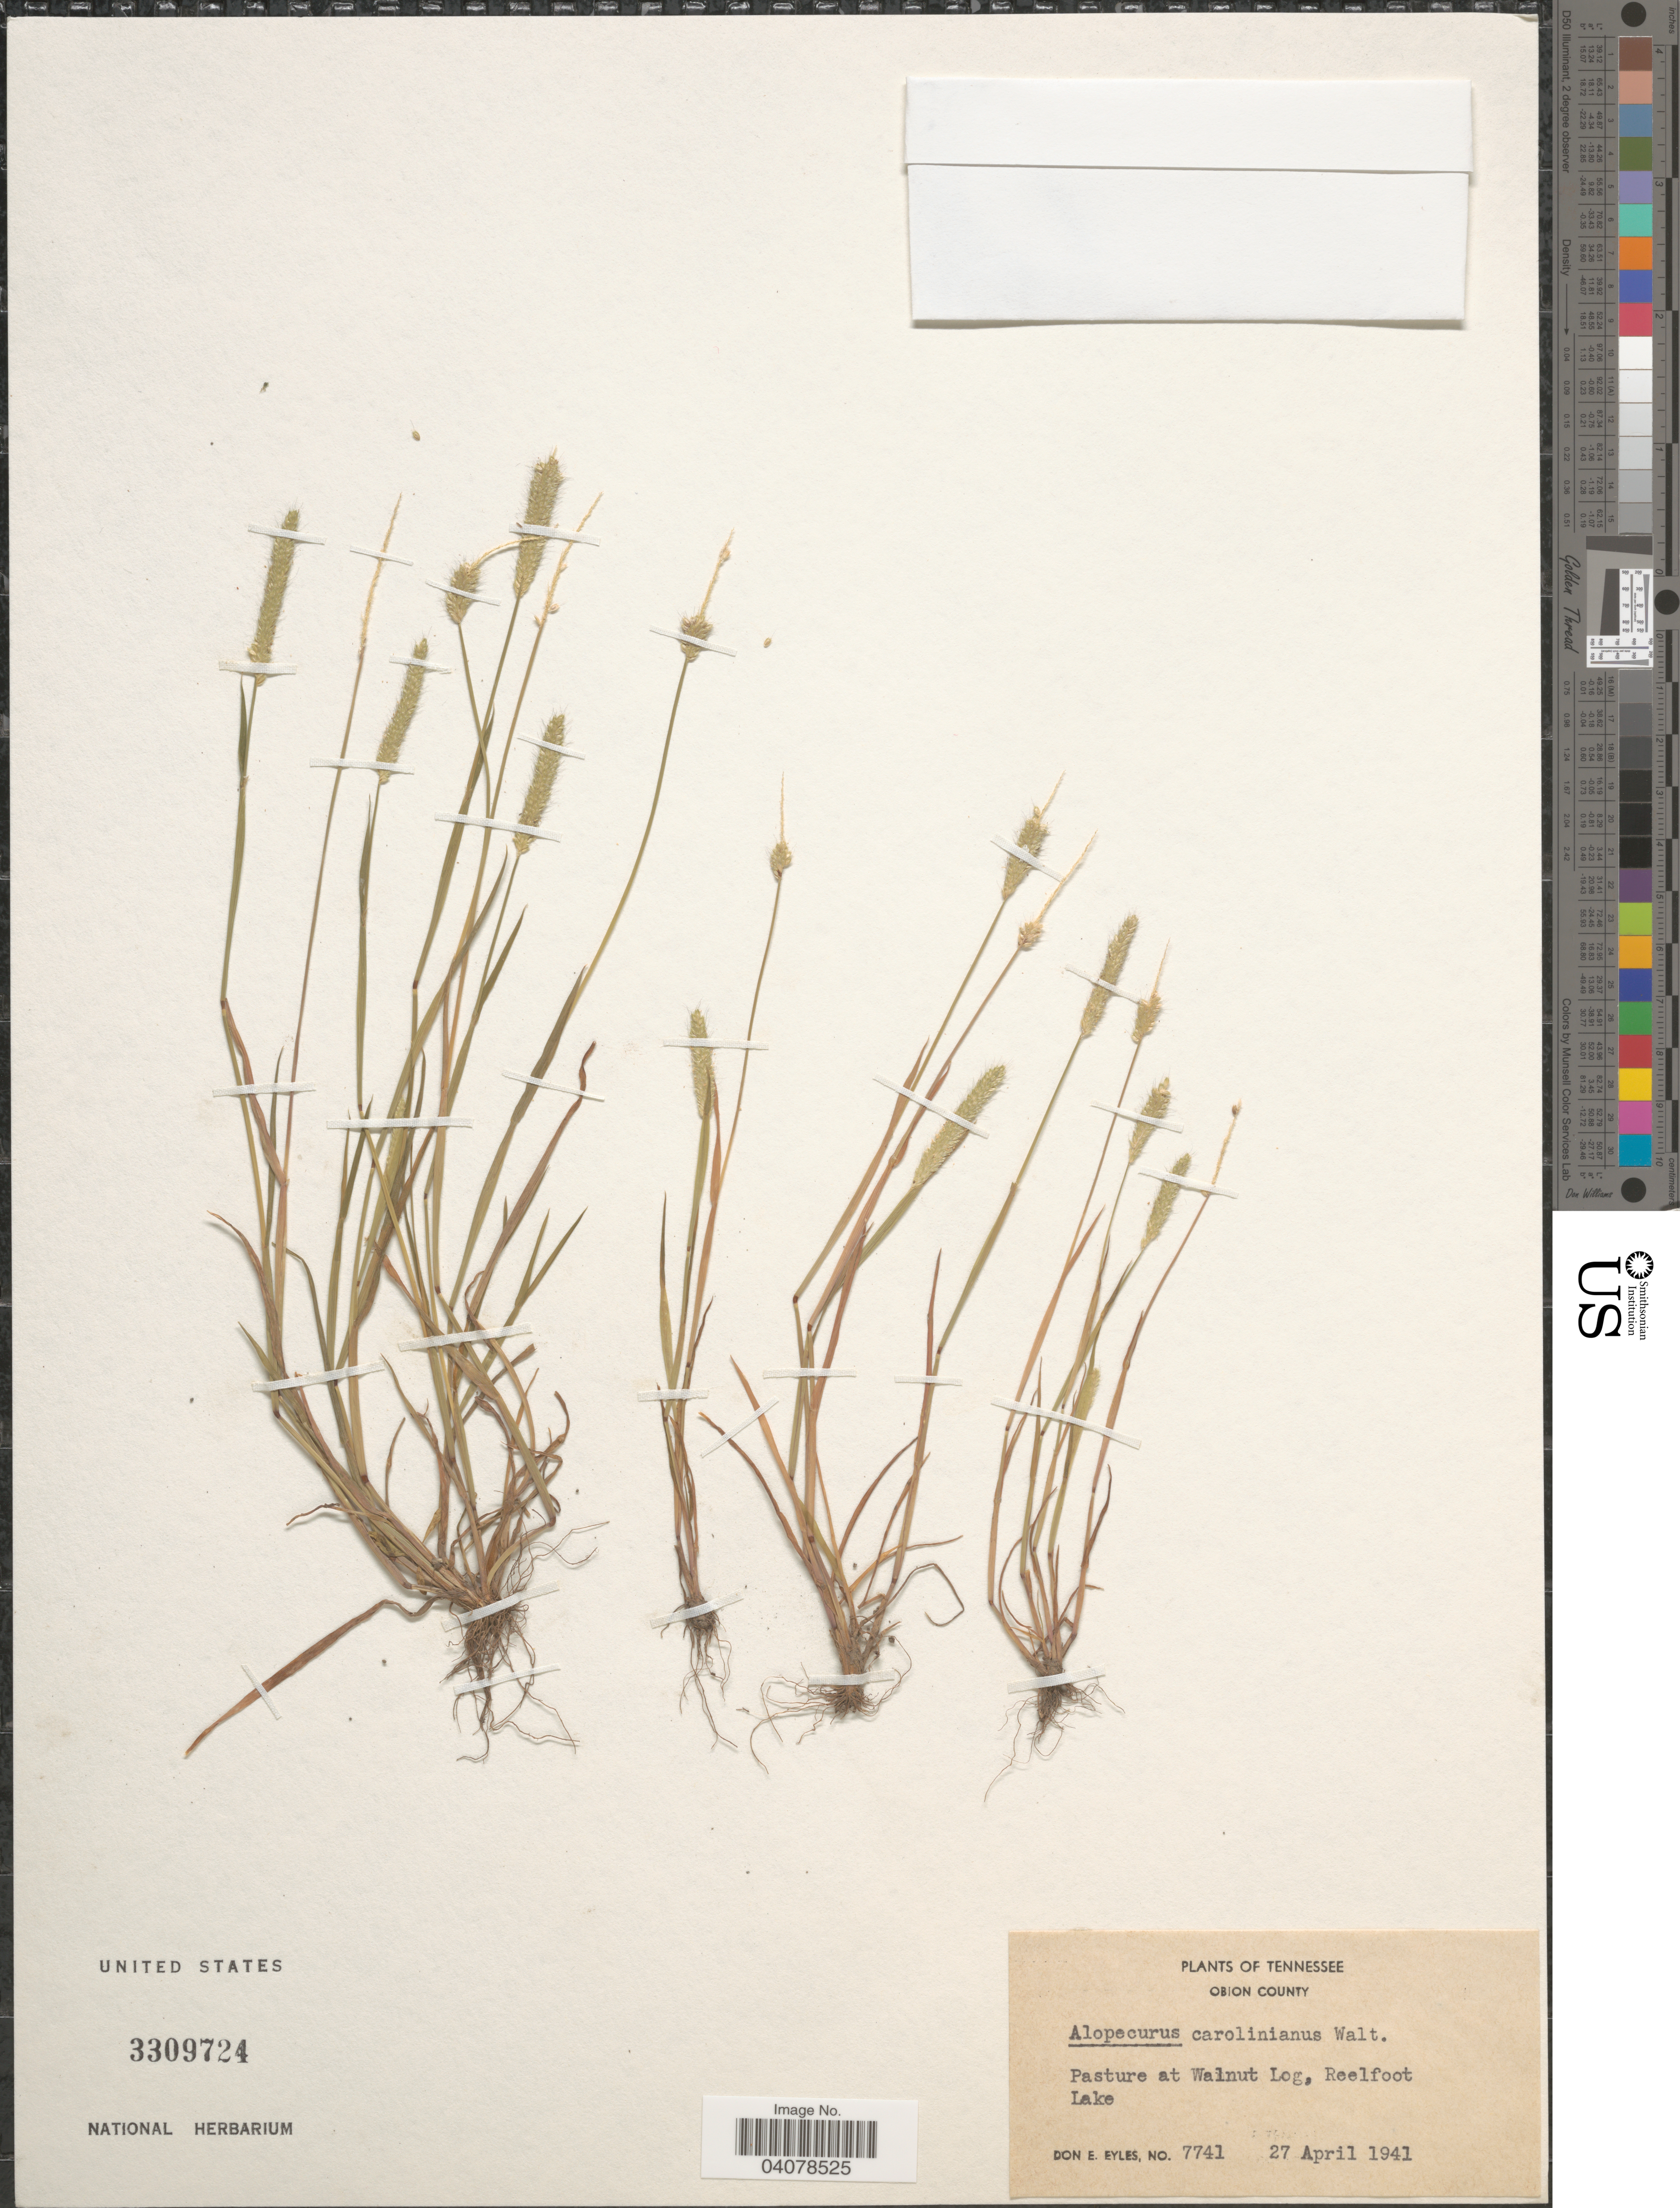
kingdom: Plantae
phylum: Tracheophyta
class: Liliopsida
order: Poales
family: Poaceae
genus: Alopecurus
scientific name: Alopecurus carolinianus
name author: Walter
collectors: D. Eyles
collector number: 7741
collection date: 1941-04-27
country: United States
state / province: Tennessee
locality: Obion County. Pasture at Walnut Log, Reelfoot Lake.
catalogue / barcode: US 3309724